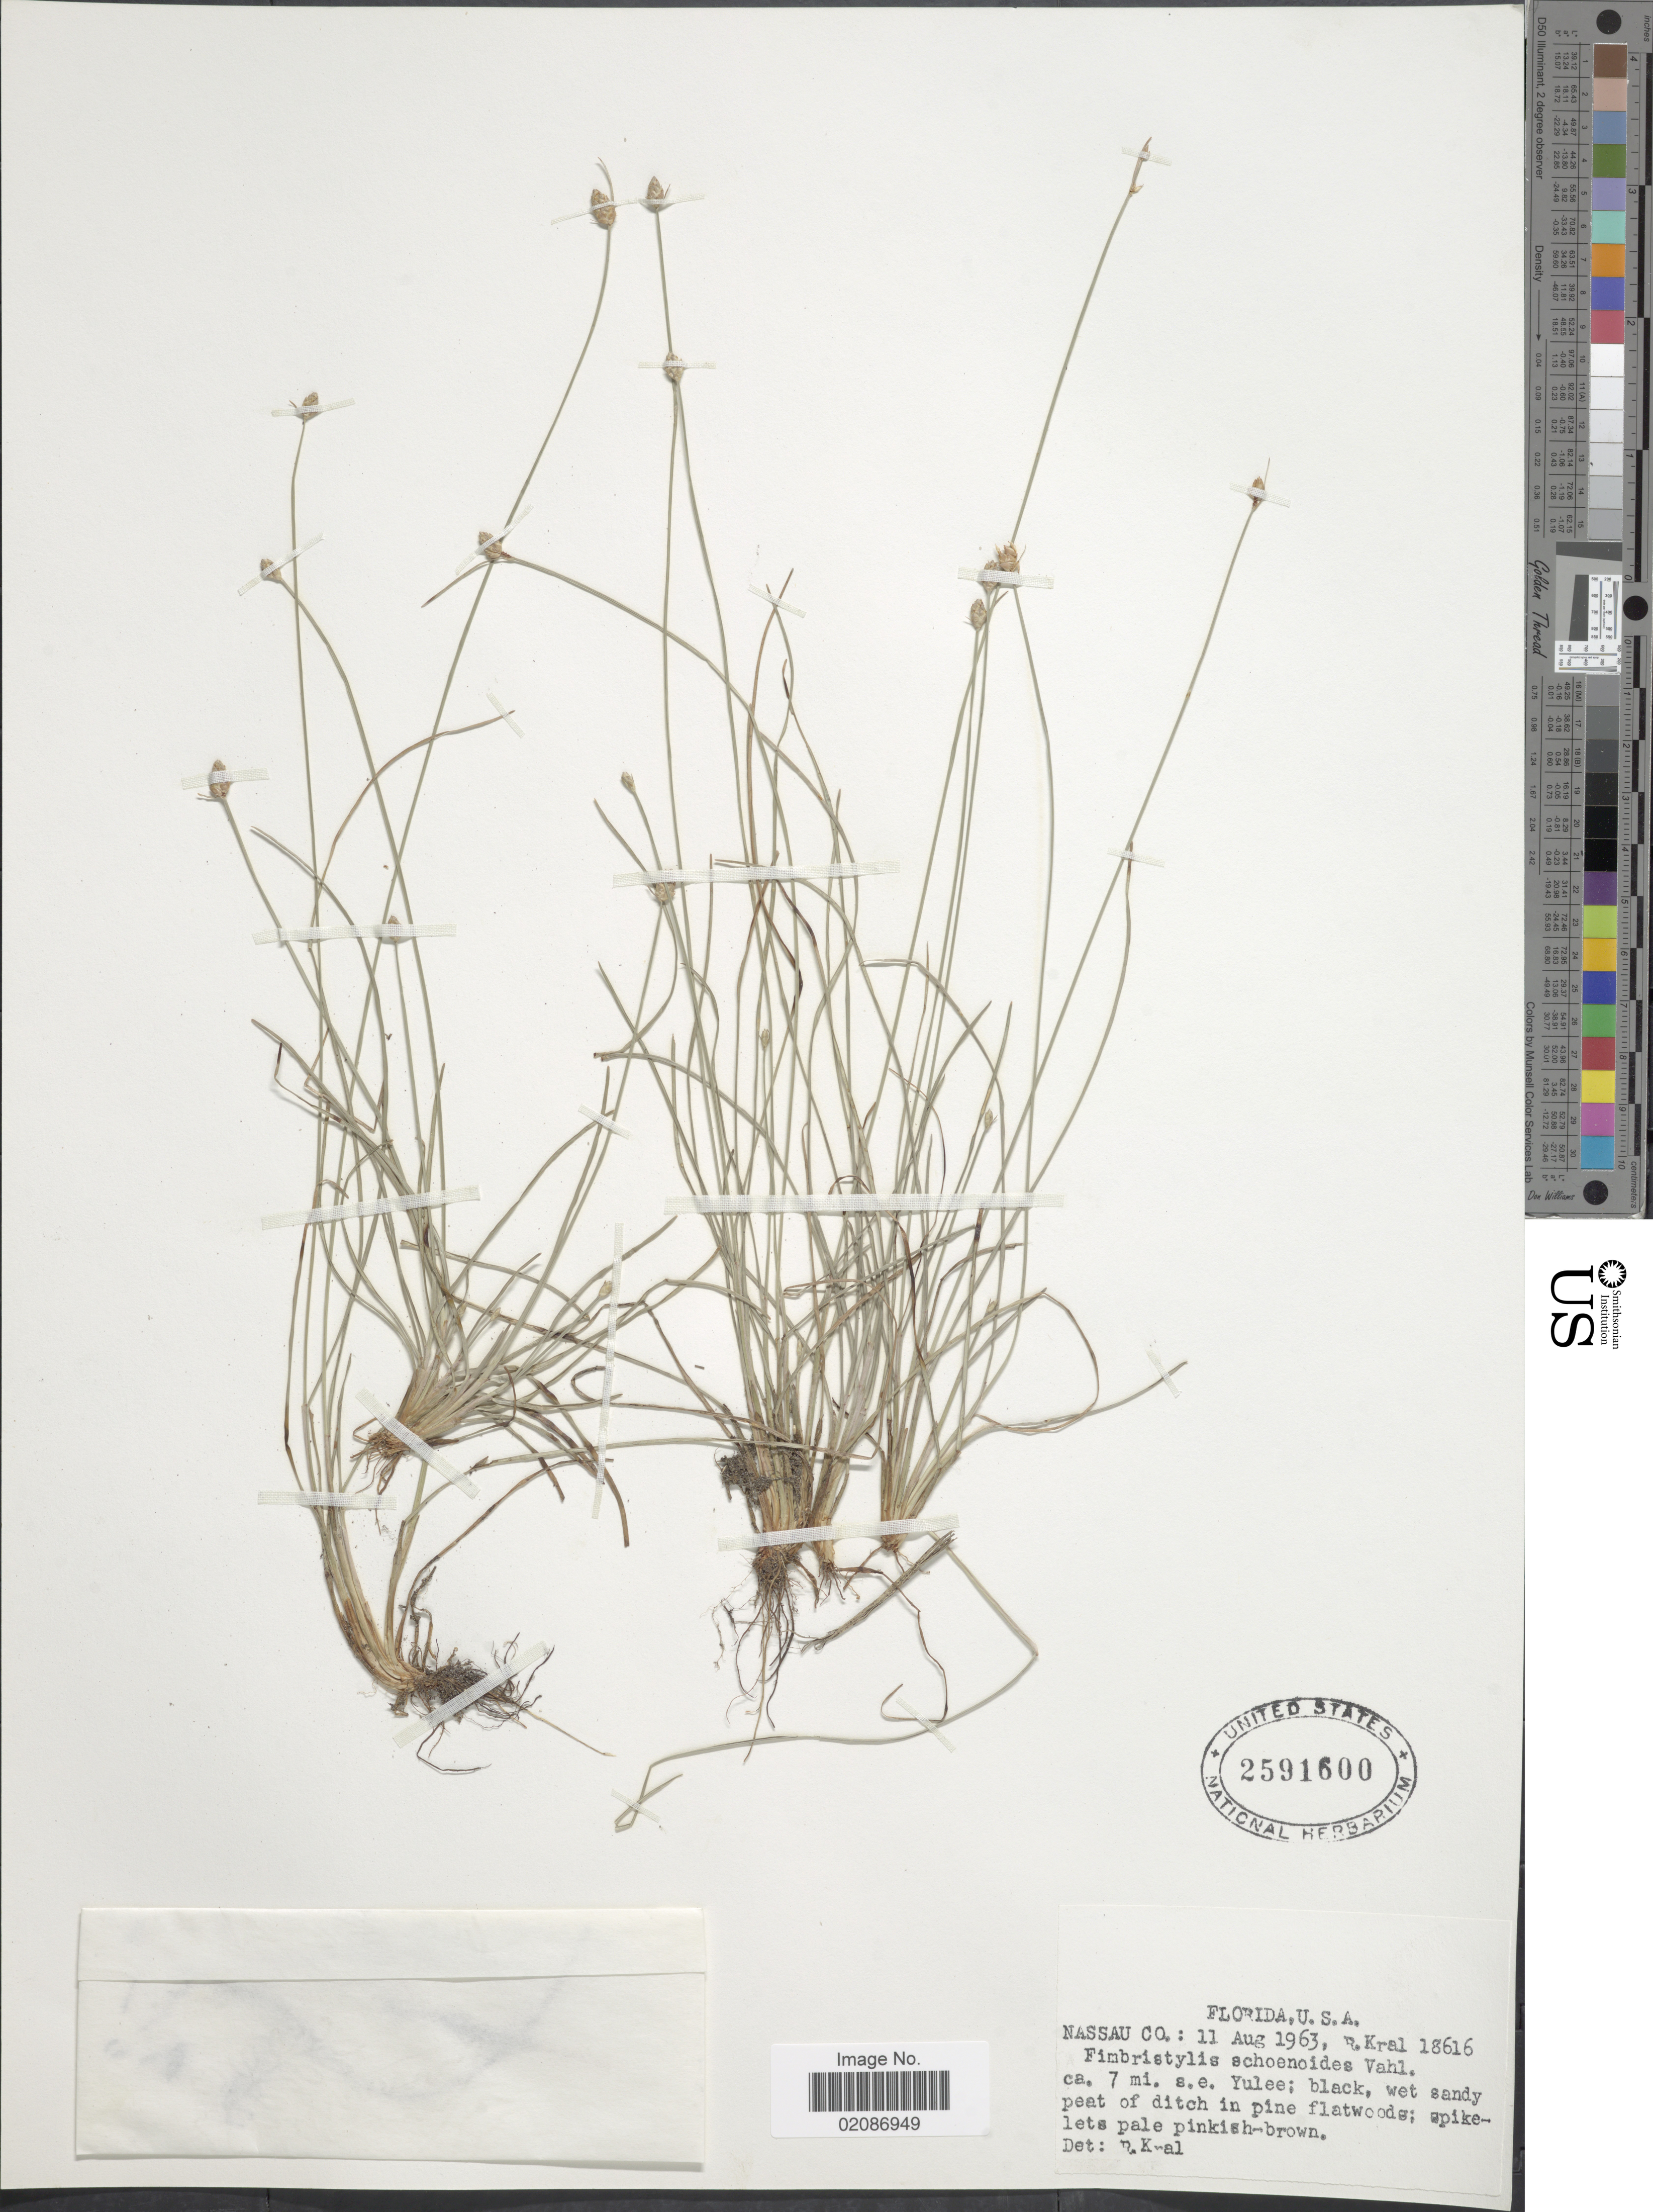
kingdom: Plantae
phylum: Tracheophyta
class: Liliopsida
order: Poales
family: Cyperaceae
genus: Fimbristylis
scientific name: Fimbristylis schoenoides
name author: (Retz.) Vahl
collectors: R. Kral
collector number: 18616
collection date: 1963-08-11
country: United States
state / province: Florida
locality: Nassau Co.: ca. 7 mi. s.e. Yulee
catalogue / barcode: US 2591600